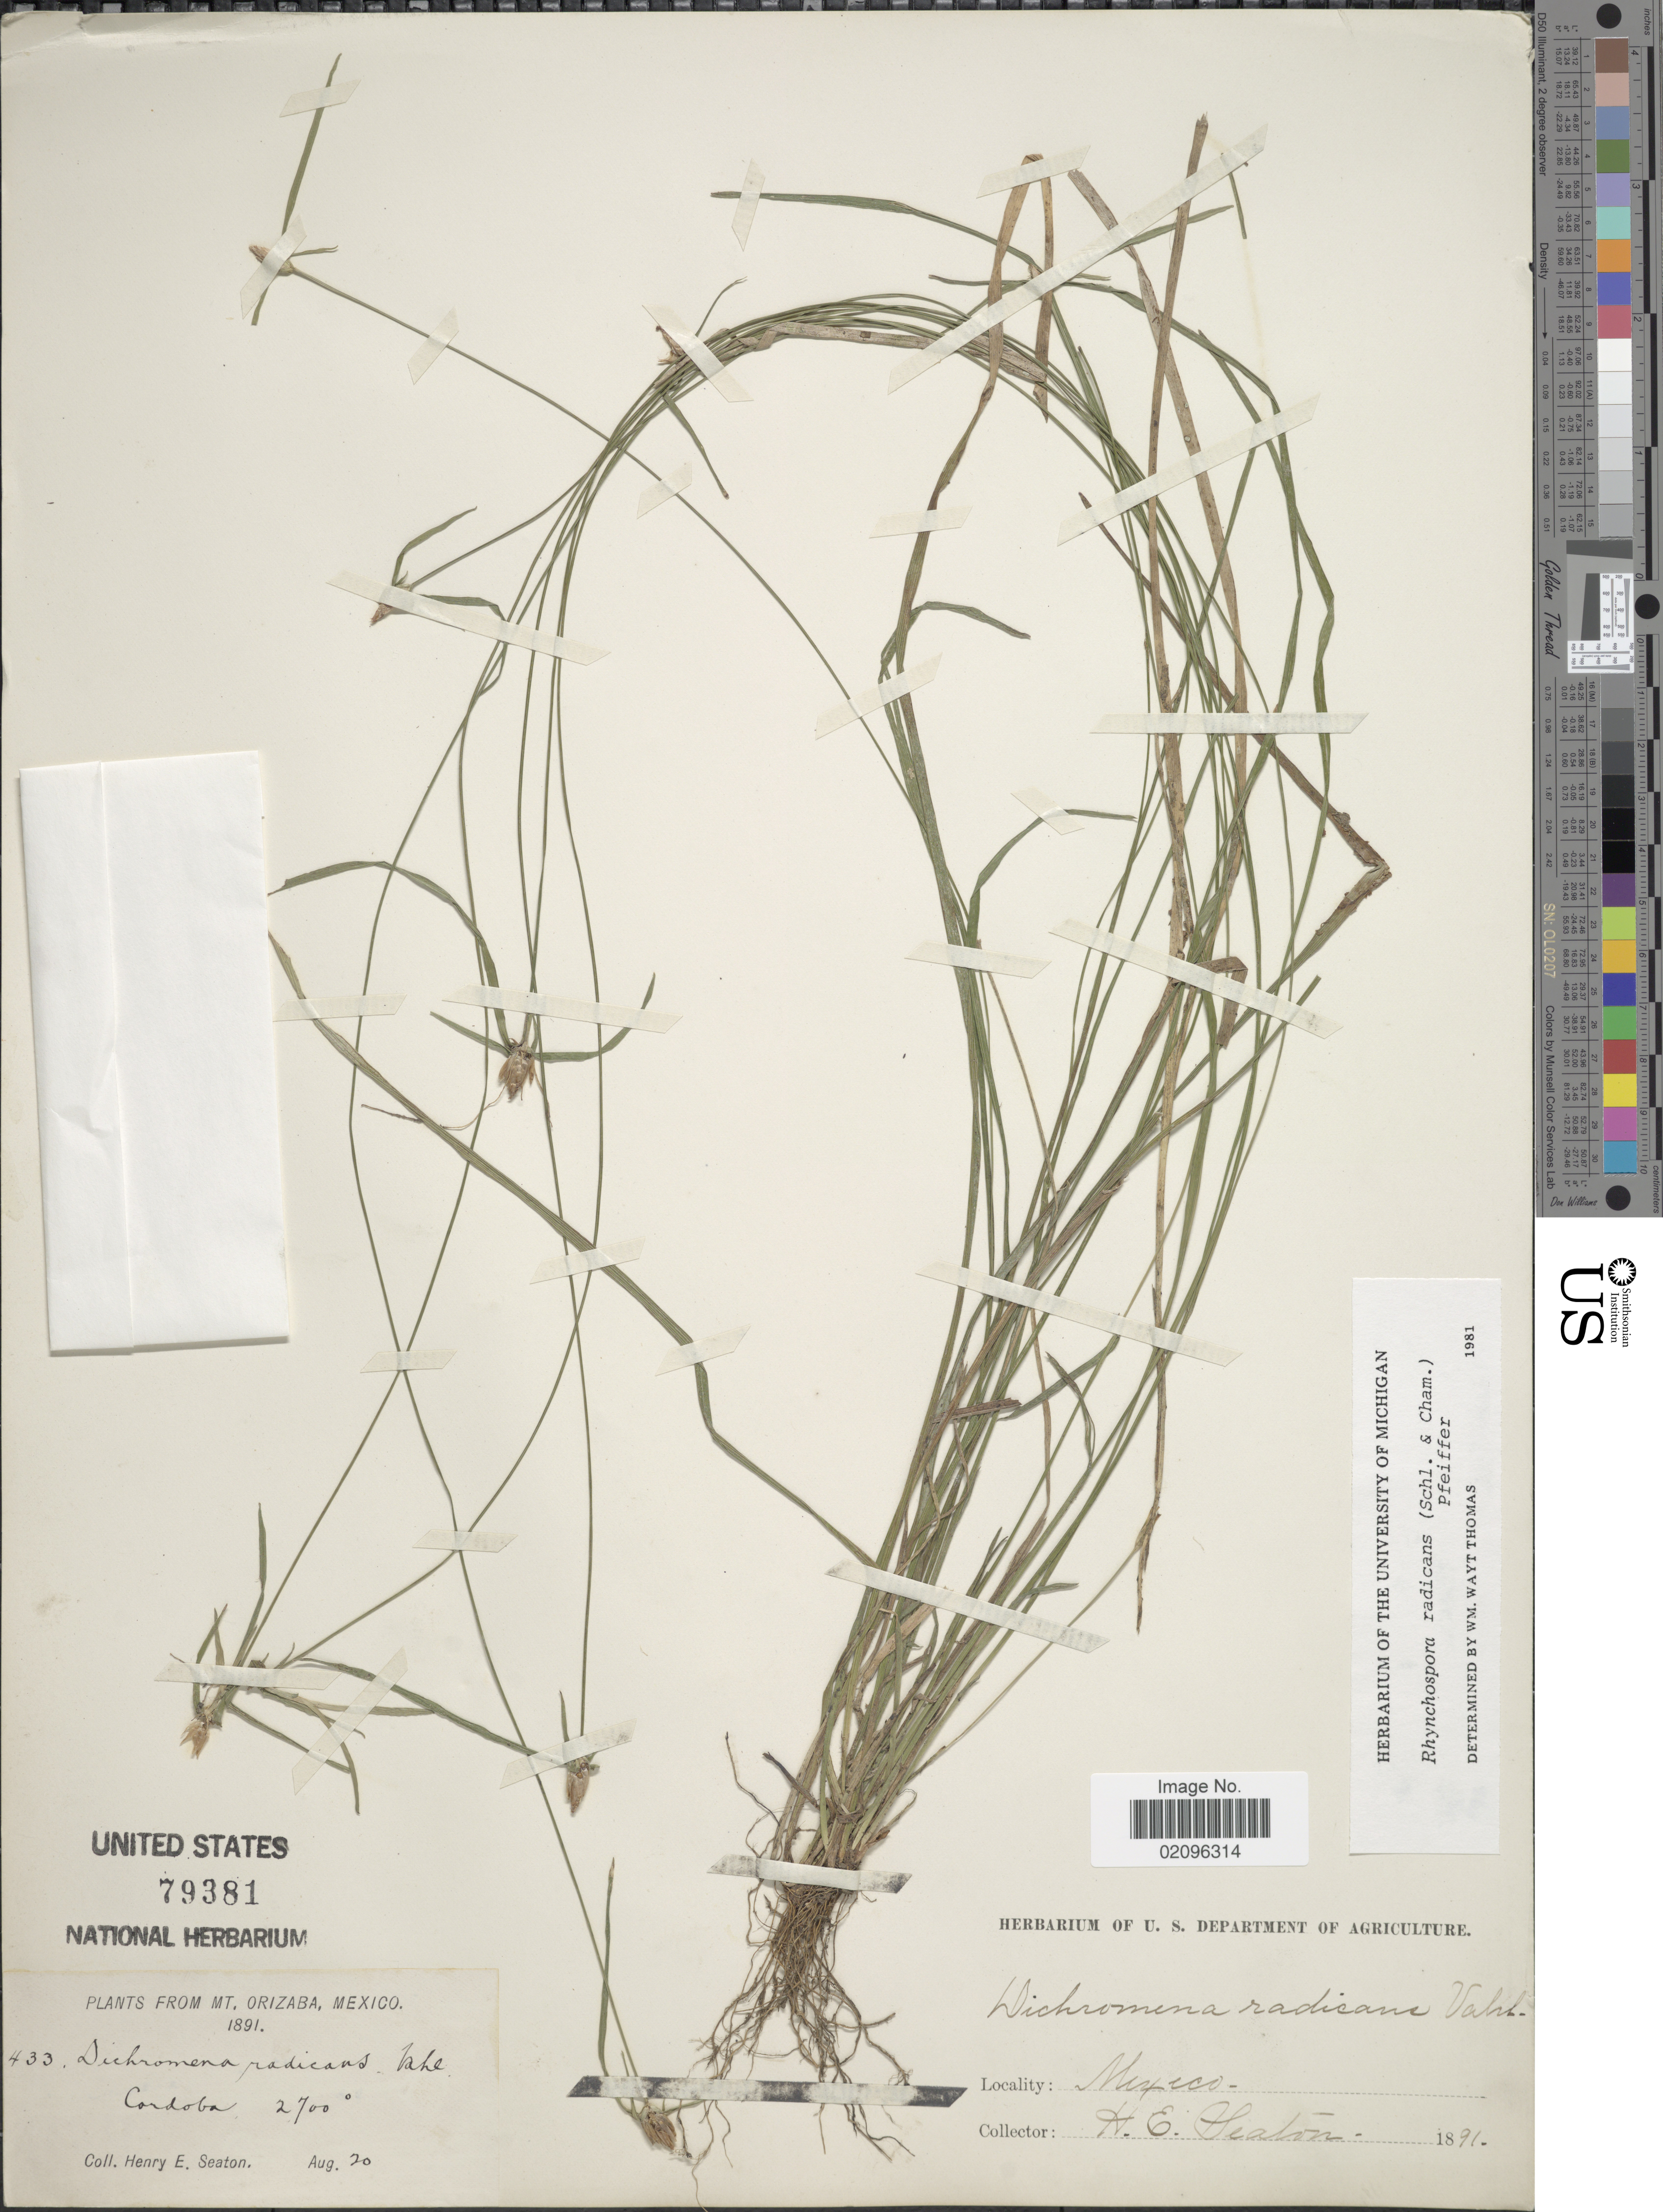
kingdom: Plantae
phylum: Tracheophyta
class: Liliopsida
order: Poales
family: Cyperaceae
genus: Rhynchospora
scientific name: Rhynchospora radicans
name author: (Schltdl. & Cham.) H. Pfeiff.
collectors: H. E. Seaton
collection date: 1891-08-20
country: Mexico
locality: Mexico. Mt. Orizaba, Mexico. Cordoba.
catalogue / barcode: US 79381